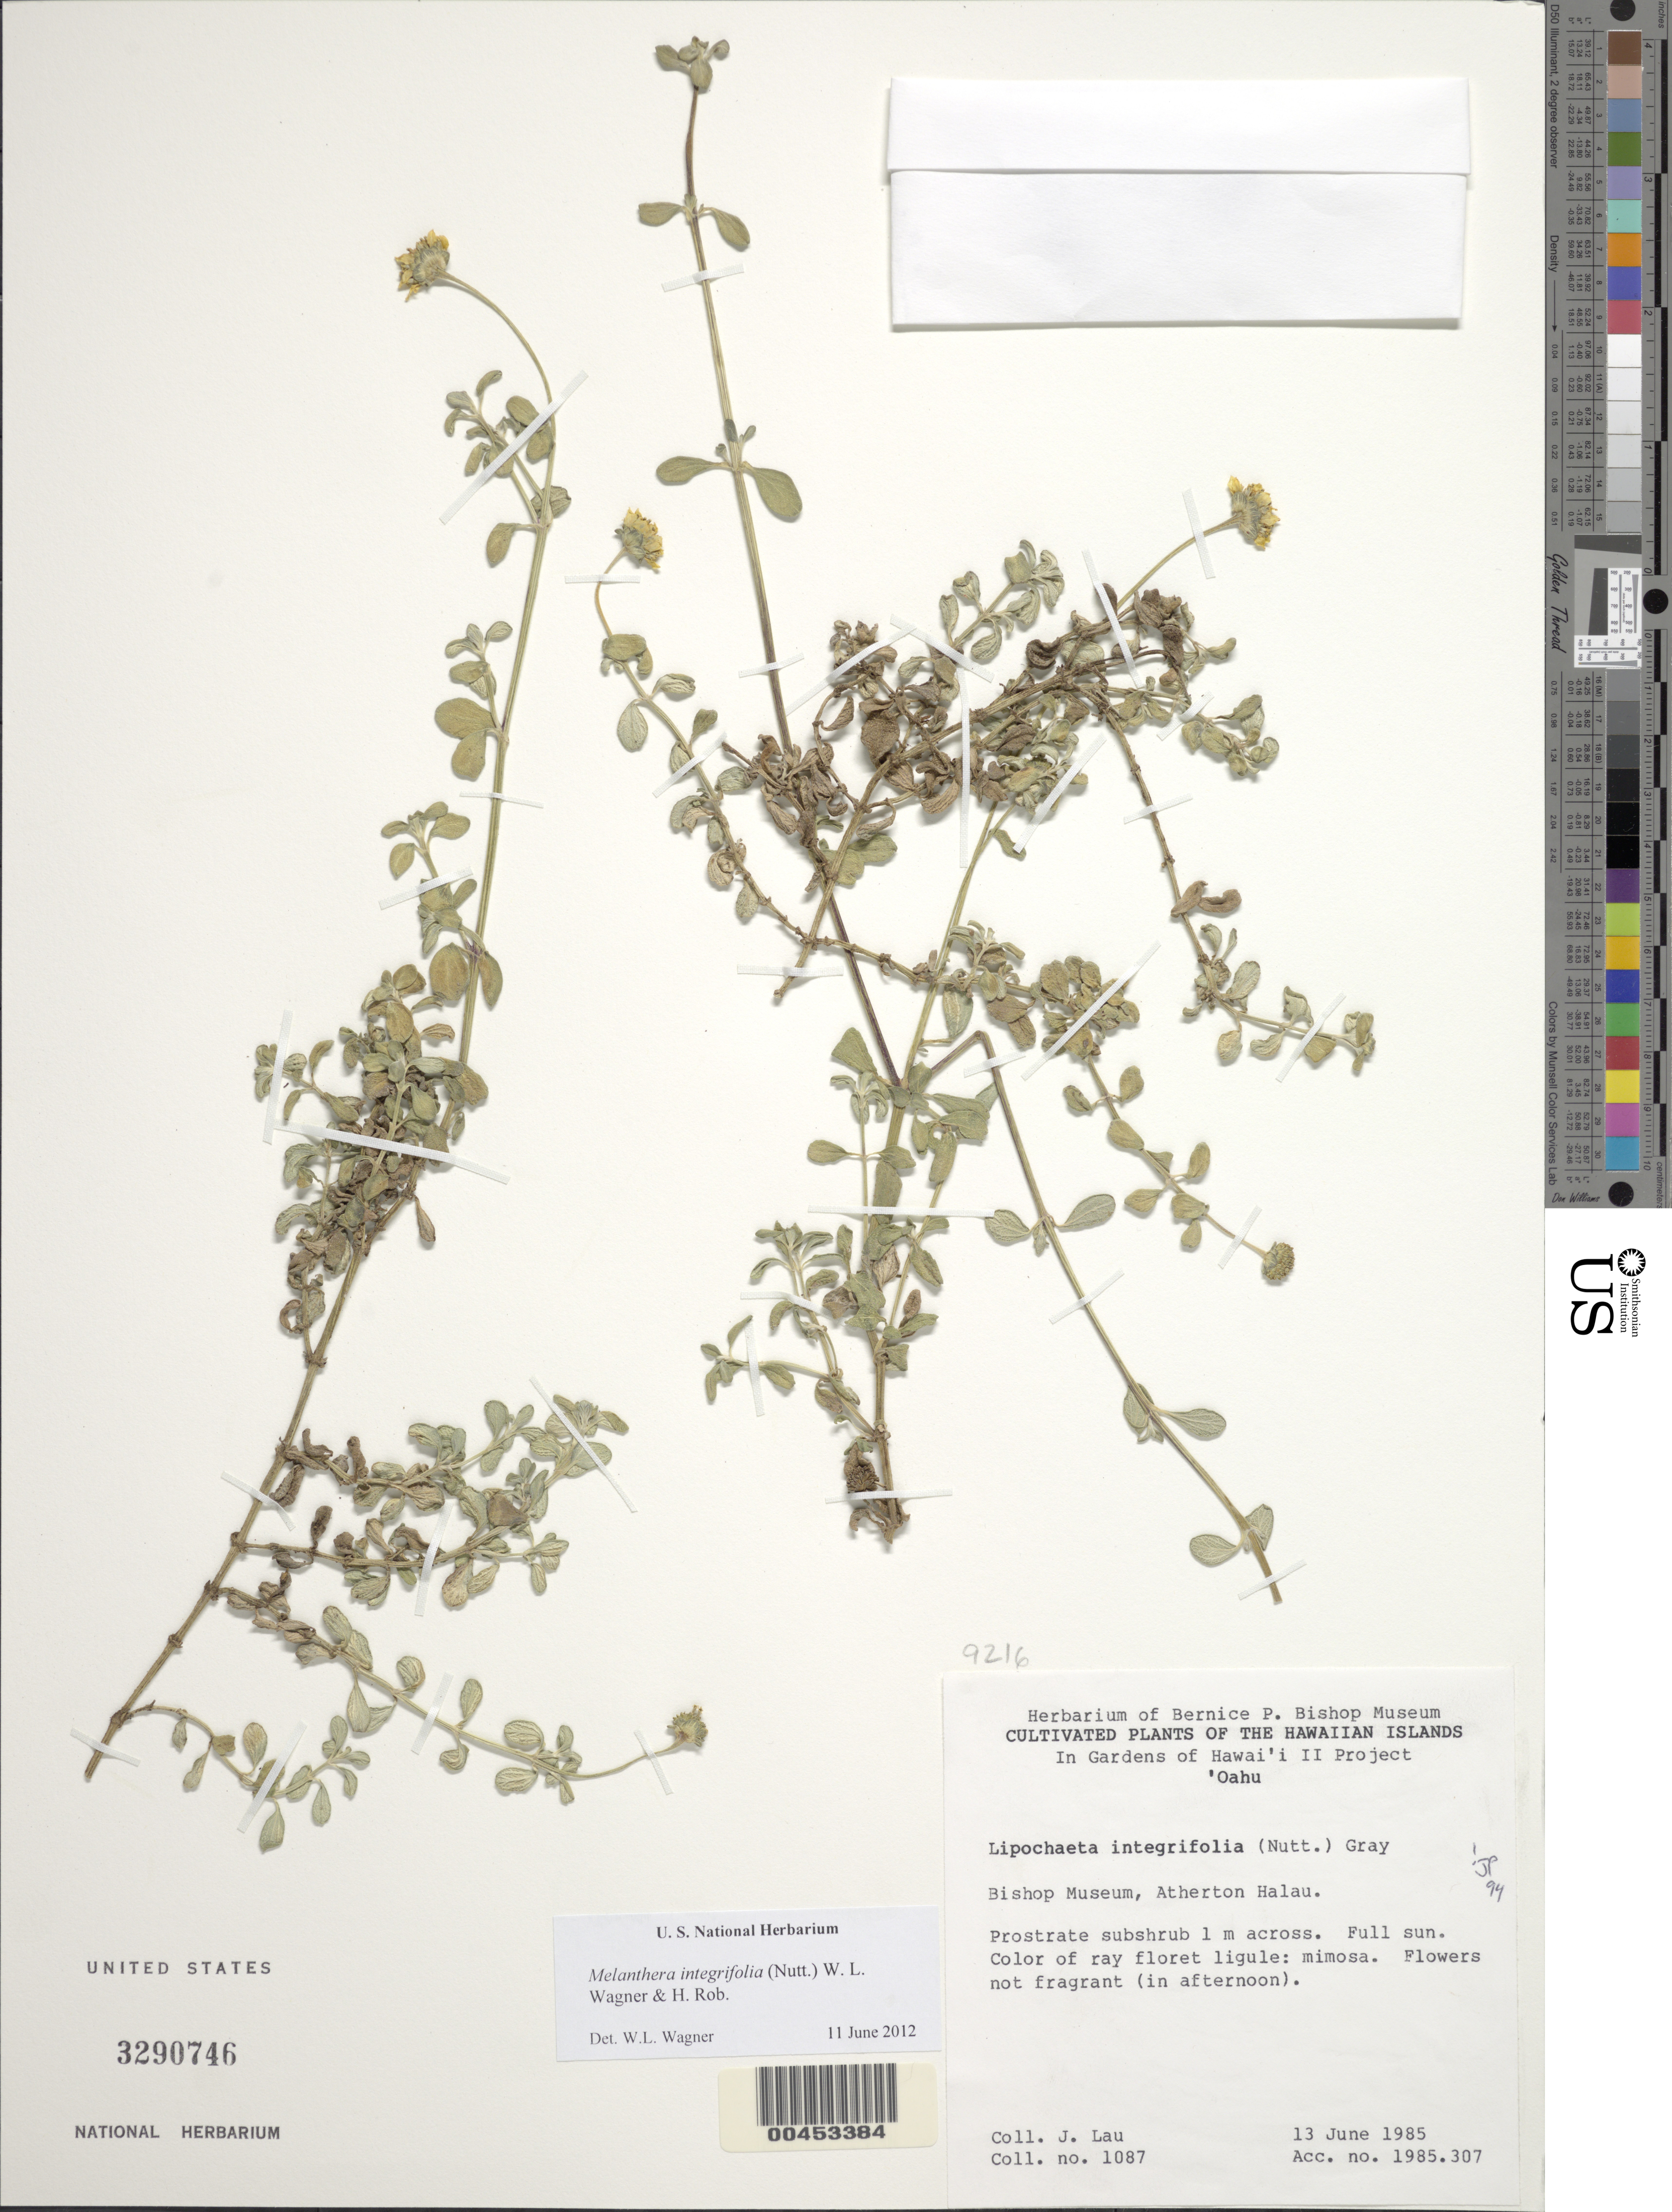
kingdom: Plantae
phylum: Tracheophyta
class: Magnoliopsida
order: Asterales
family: Asteraceae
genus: Wollastonia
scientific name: Wollastonia integrifolia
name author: (Nutt.) Orchard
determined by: Wagner, W. L., (BOT), Smithsonian Institution - National Museum of Natural History (UNITED STATES)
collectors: J. Lau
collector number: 1087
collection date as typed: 13 Jun 1985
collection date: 1985-06-13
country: United States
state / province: Hawaii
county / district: Honolulu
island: Oahu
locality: Bishop Museum, Atherton Halau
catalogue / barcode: US 3290746